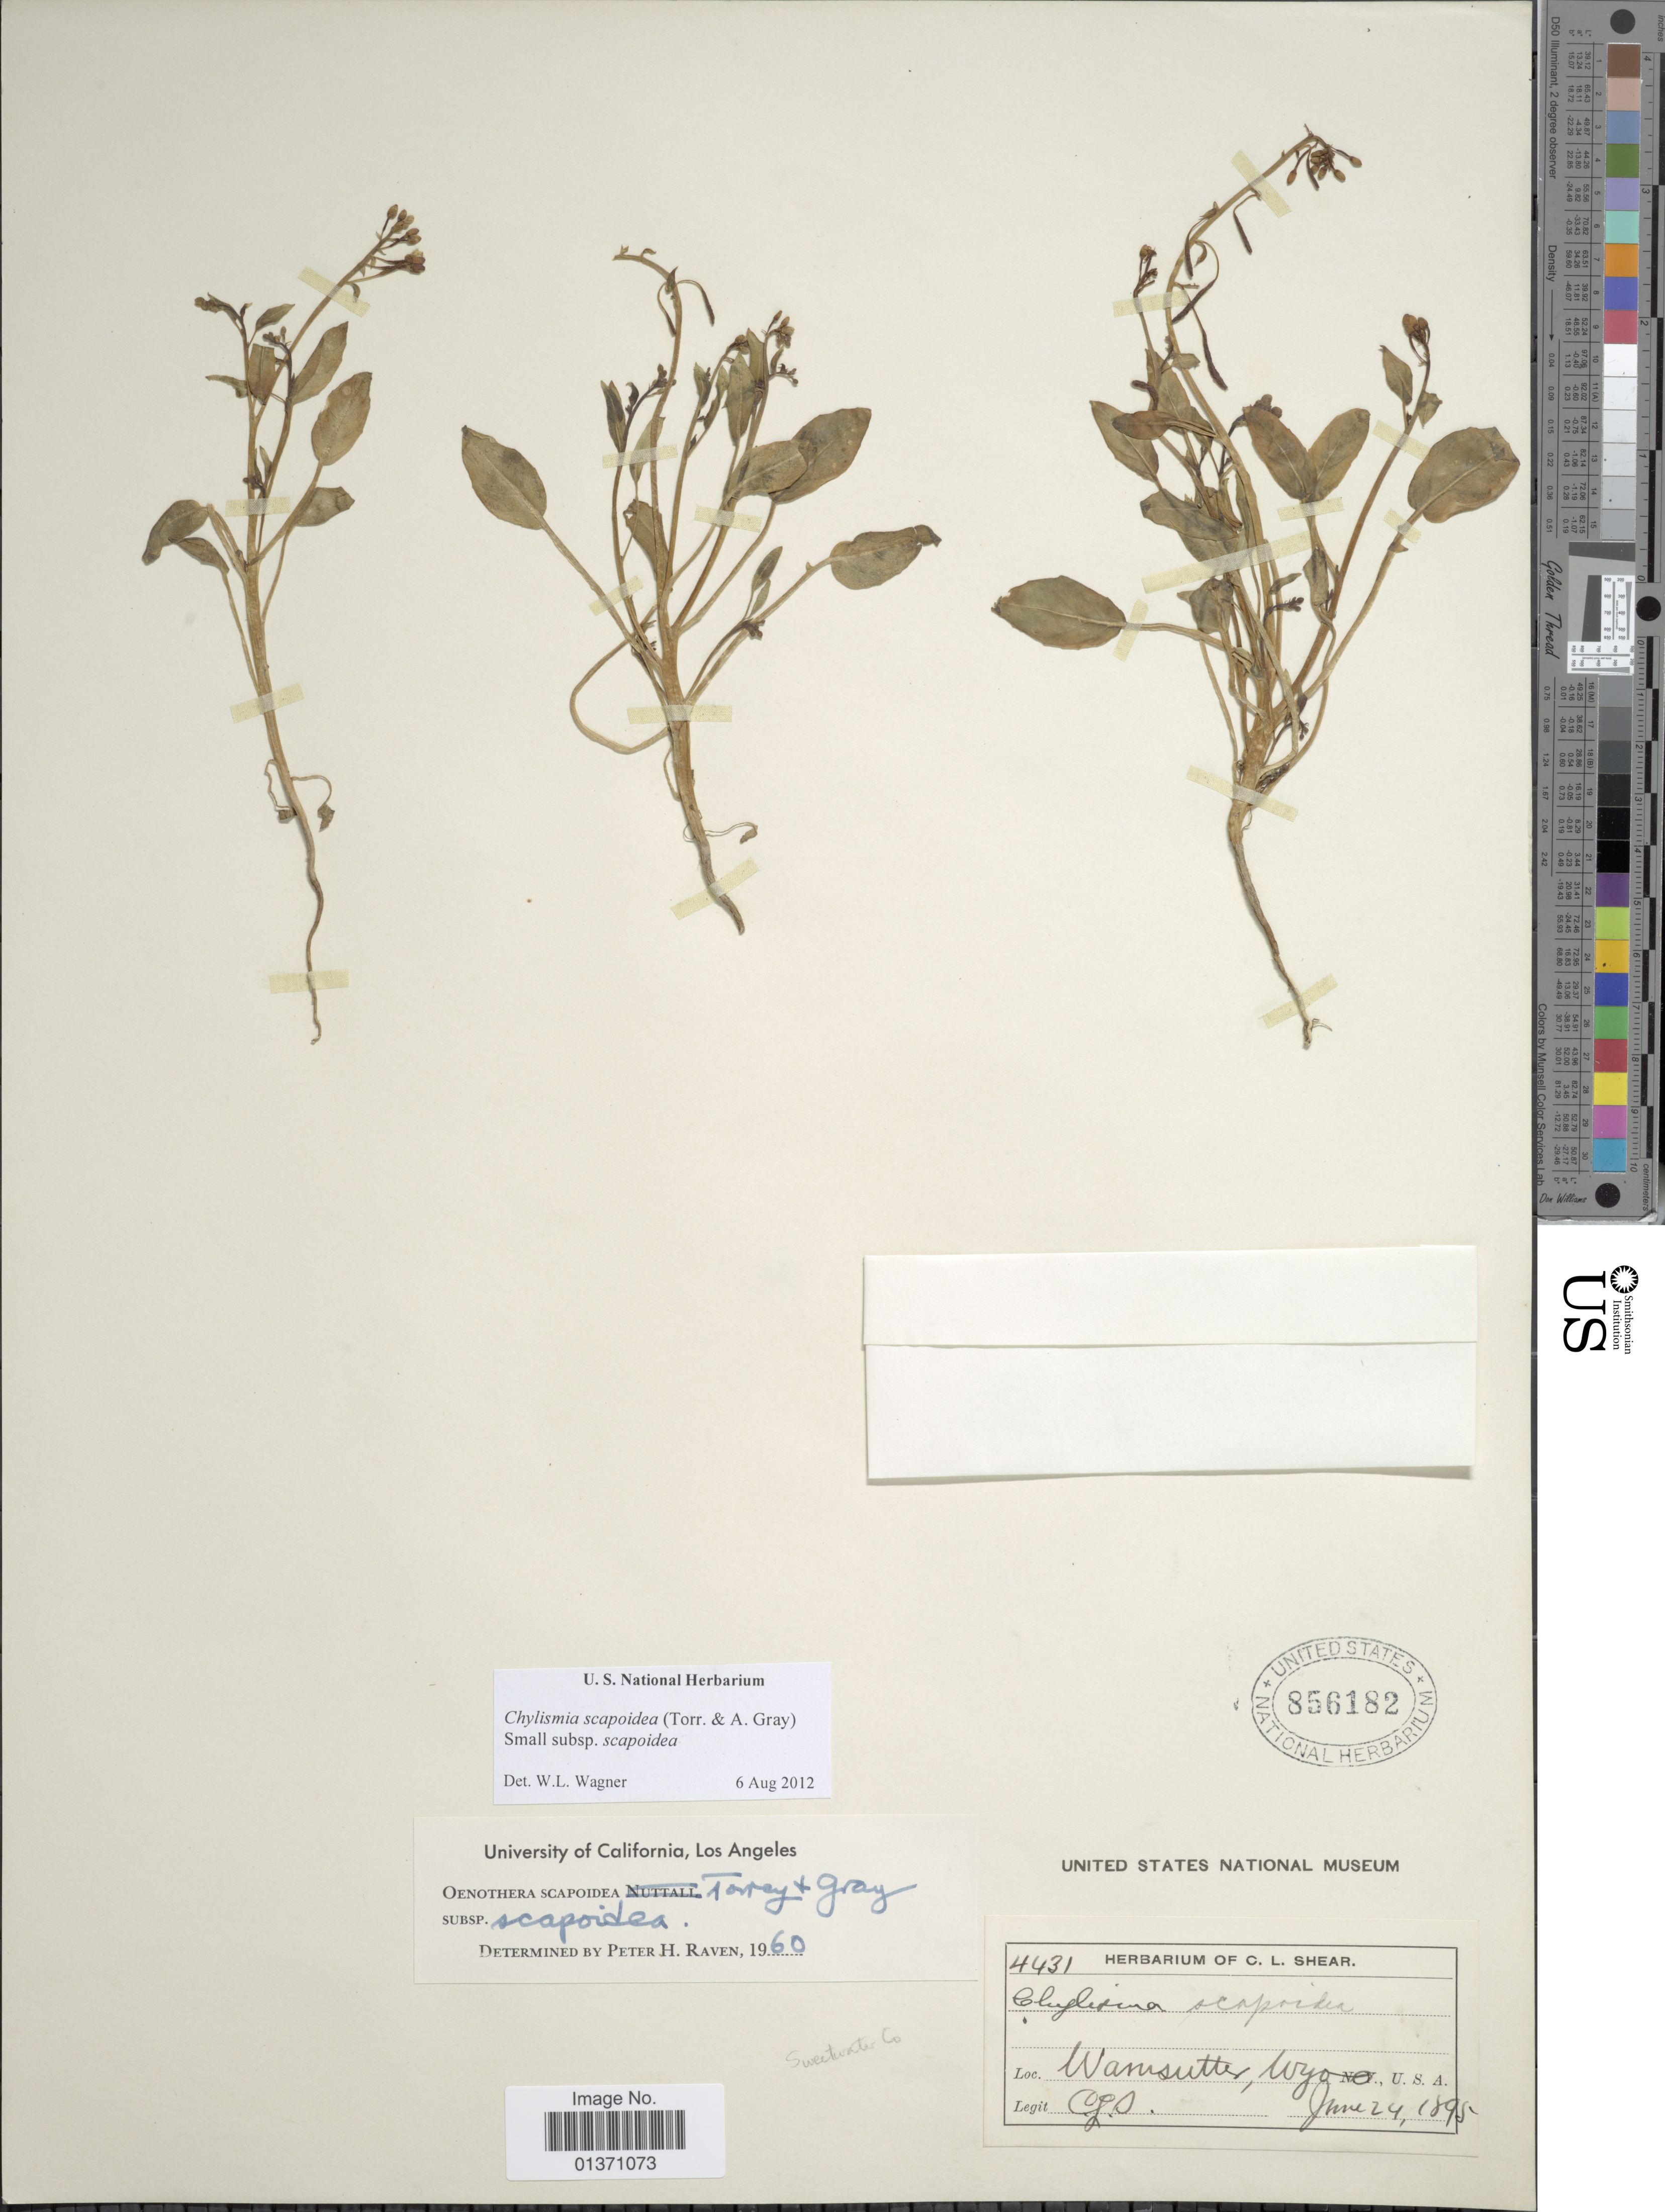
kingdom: Plantae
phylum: Tracheophyta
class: Magnoliopsida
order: Myrtales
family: Onagraceae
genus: Chylismia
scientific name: Chylismia scapoidea subsp. scapoidea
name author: (Torr. & A. Gray) Small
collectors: C. L. Shear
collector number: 4431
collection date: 1895-06-24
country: United States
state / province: Wyoming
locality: Wamsutter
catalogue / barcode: US 856182